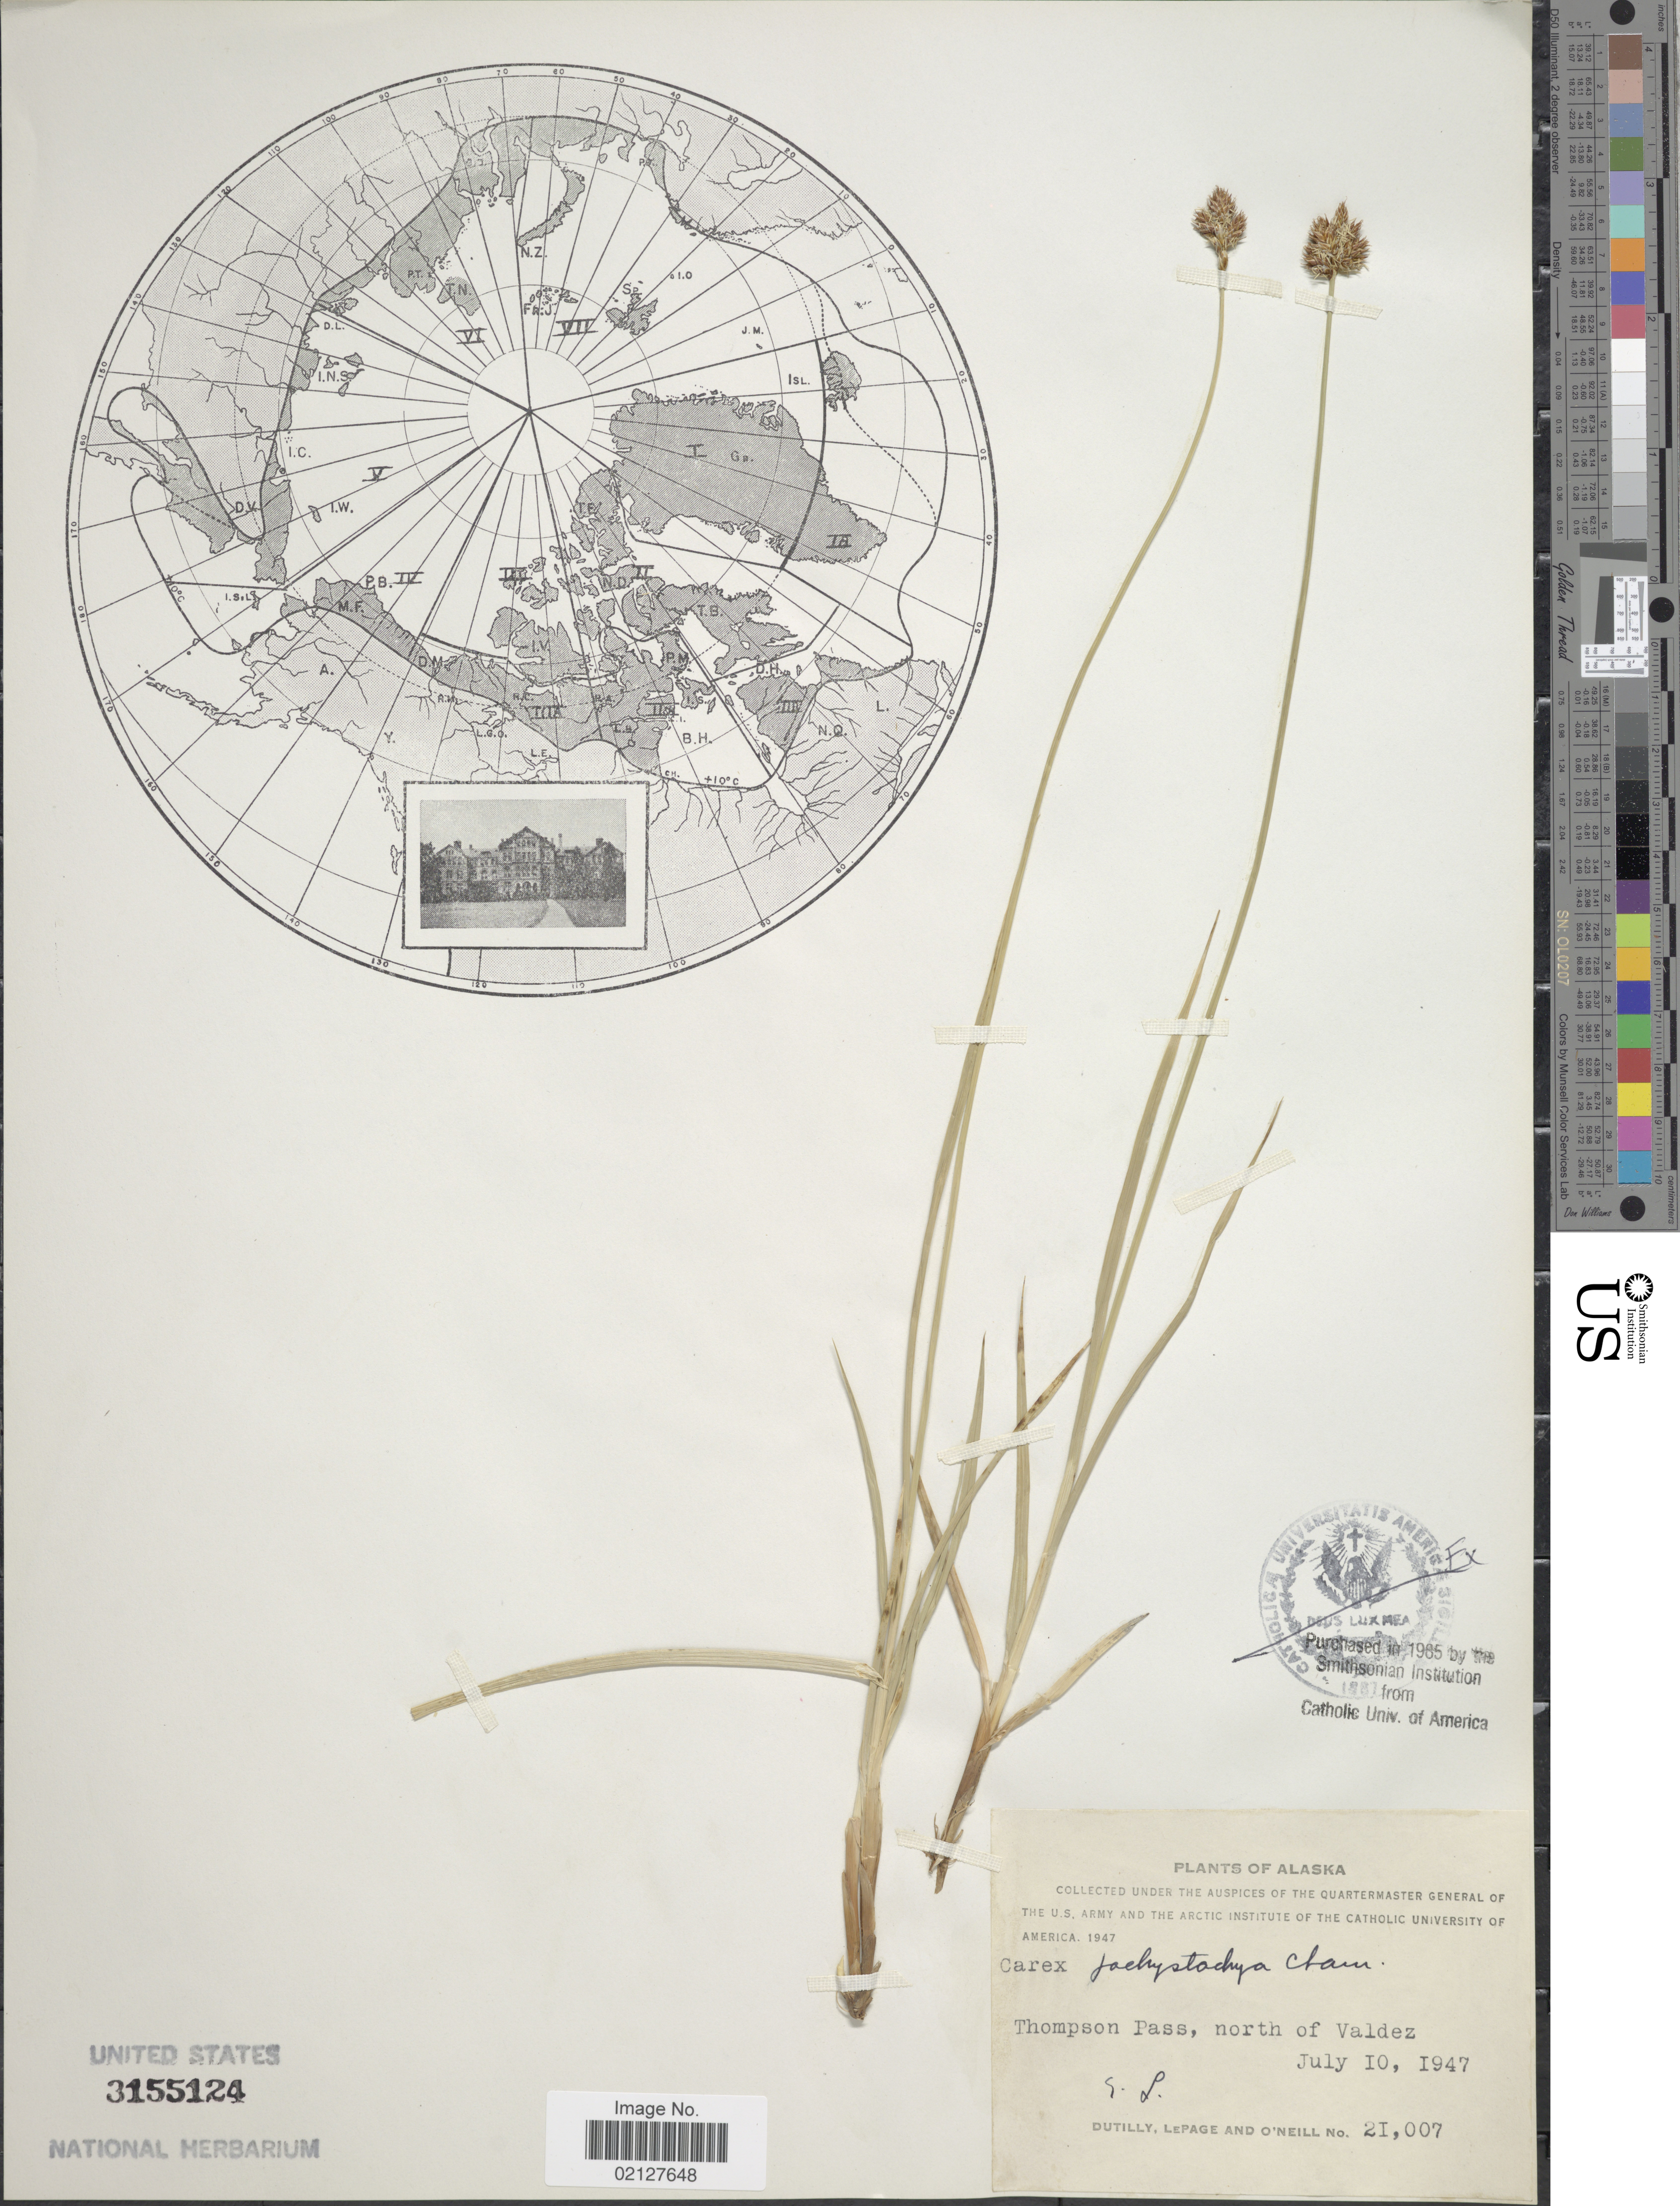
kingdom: Plantae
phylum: Tracheophyta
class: Liliopsida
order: Poales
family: Cyperaceae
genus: Carex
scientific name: Carex pachystachya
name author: Cham. ex Steud.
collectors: -. Dutilly, -. LePage & O' Neill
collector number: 21007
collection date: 1947-07-10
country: United States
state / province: Alaska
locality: Thompson Pass, north of Valdez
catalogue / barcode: US 3155124